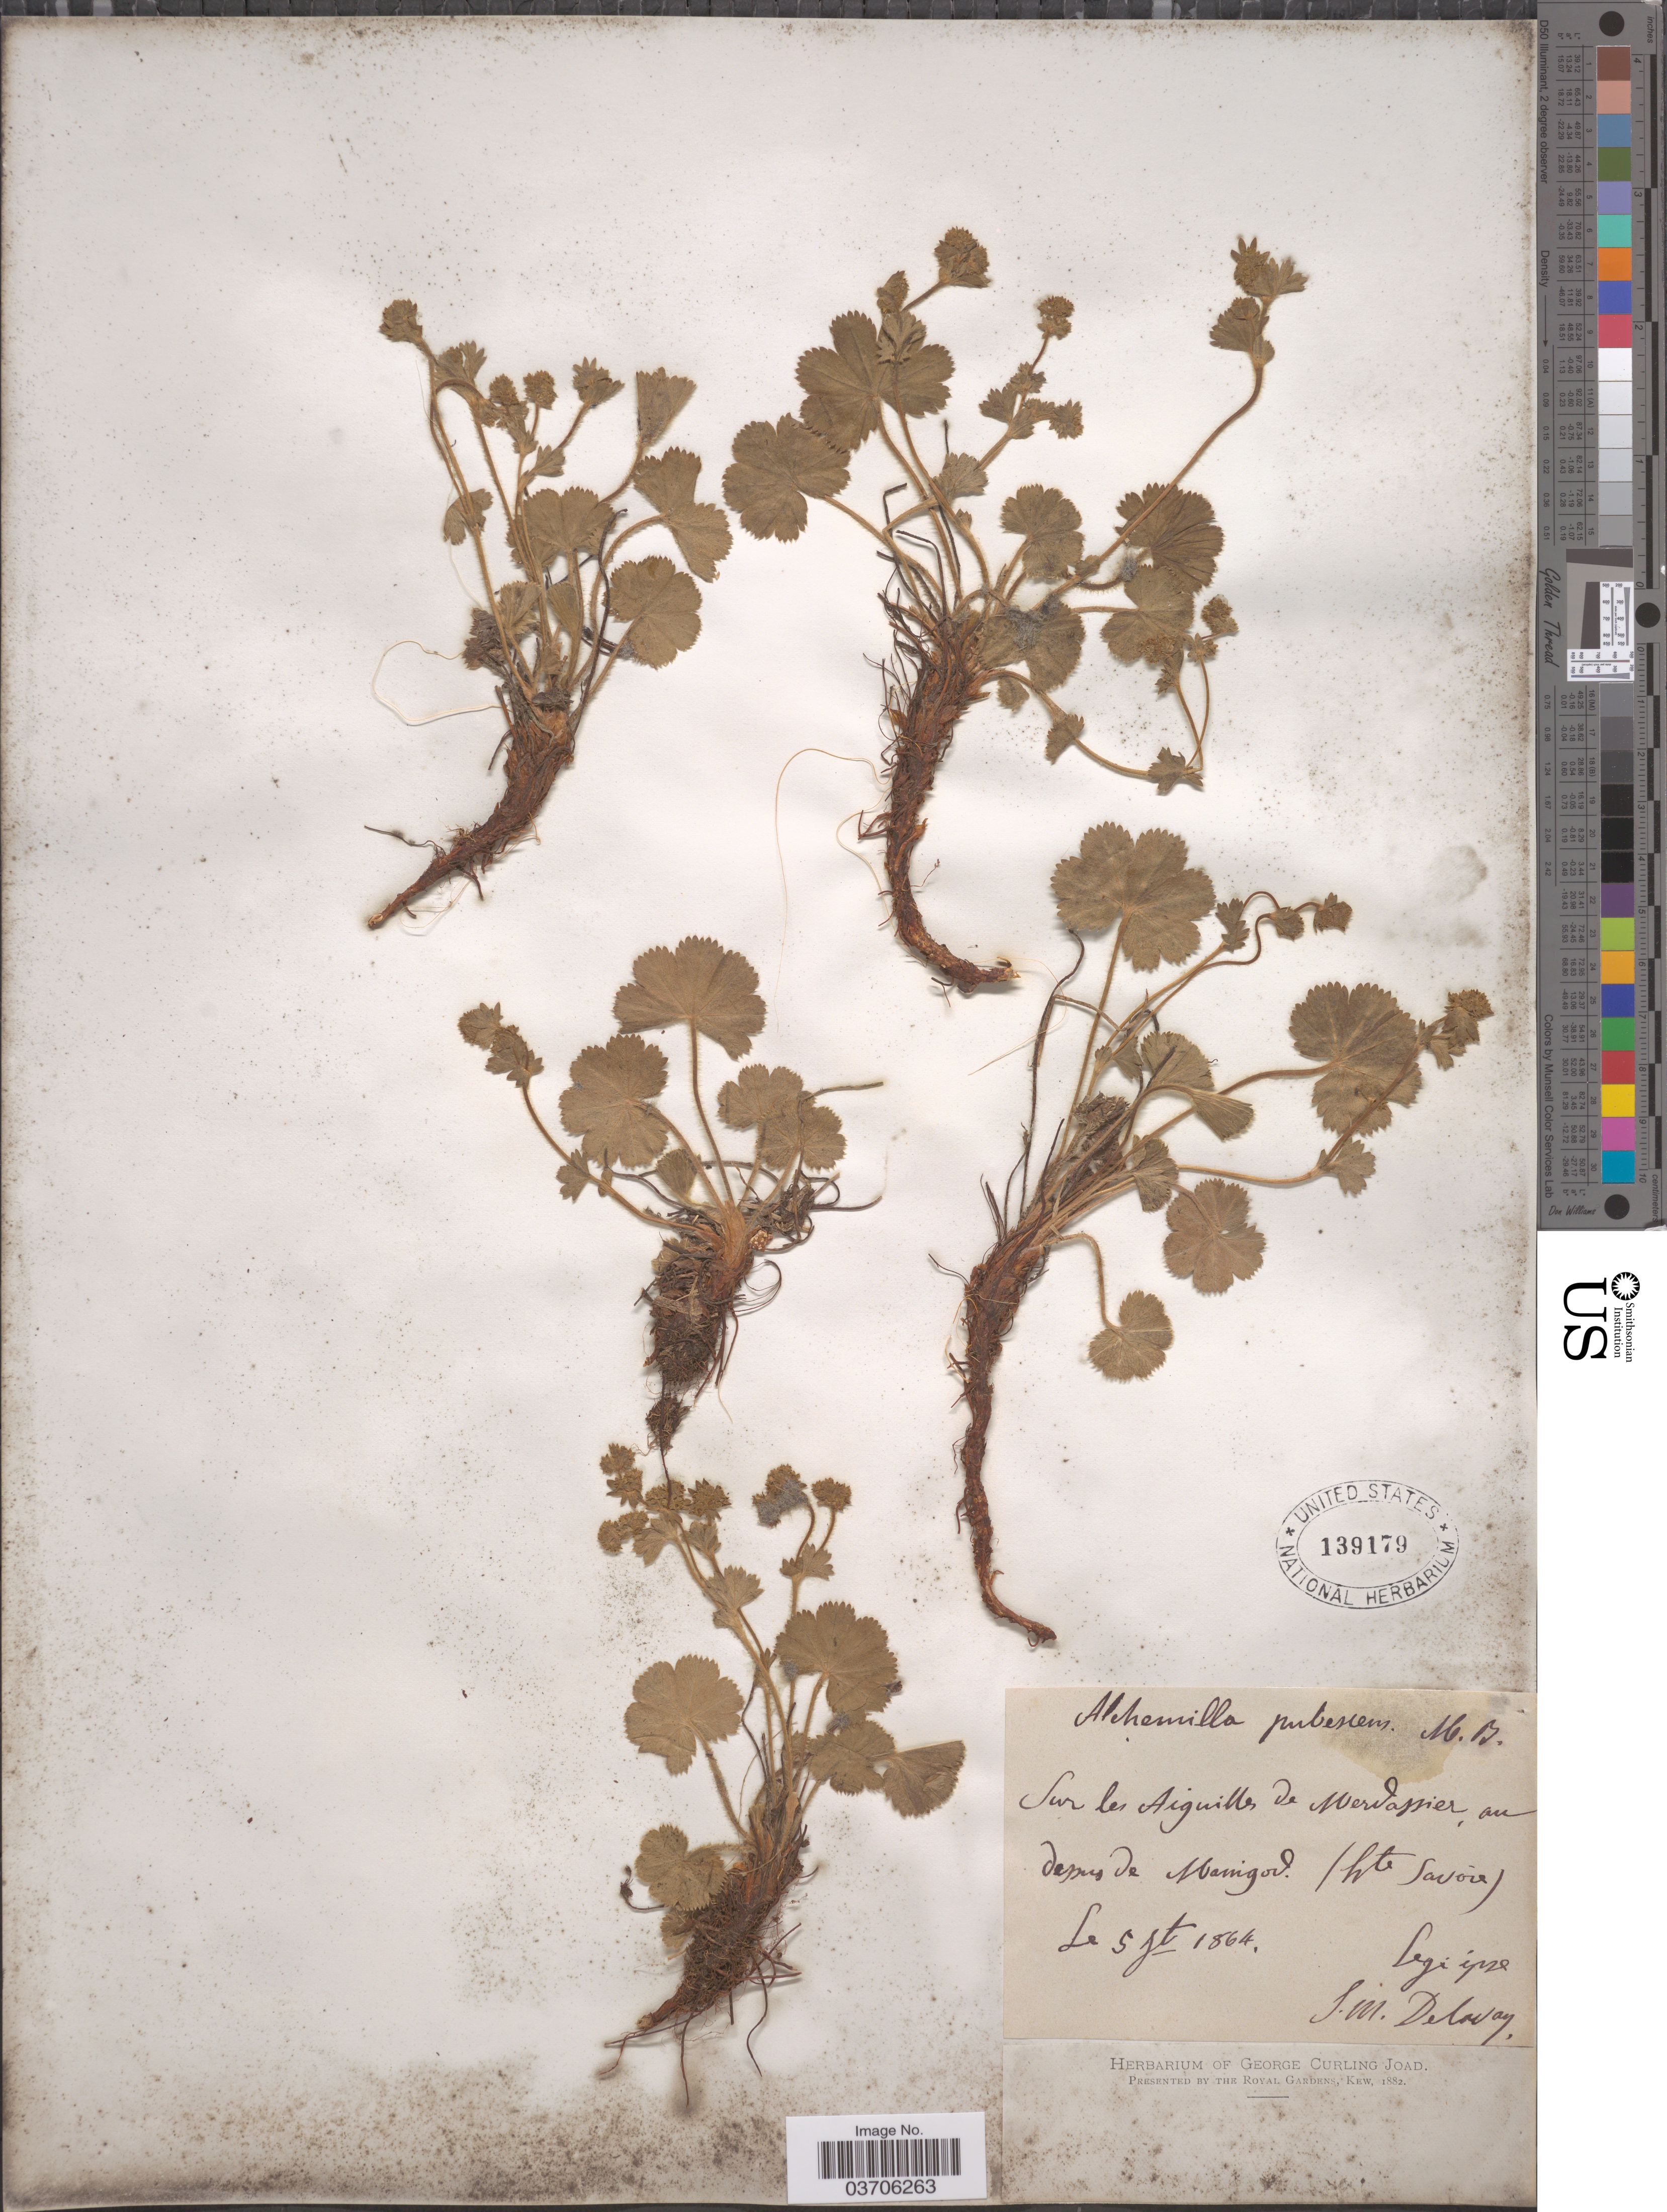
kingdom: Plantae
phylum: Tracheophyta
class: Magnoliopsida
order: Rosales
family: Rosaceae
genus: Alchemilla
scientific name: Alchemilla pubescens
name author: M. Bieb.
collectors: J. Delavay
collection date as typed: Le 5 jt 1864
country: France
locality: Sur les Aiguilles de Merdassier, au dessus de Manigod (hte Savoie).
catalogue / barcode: US 139179